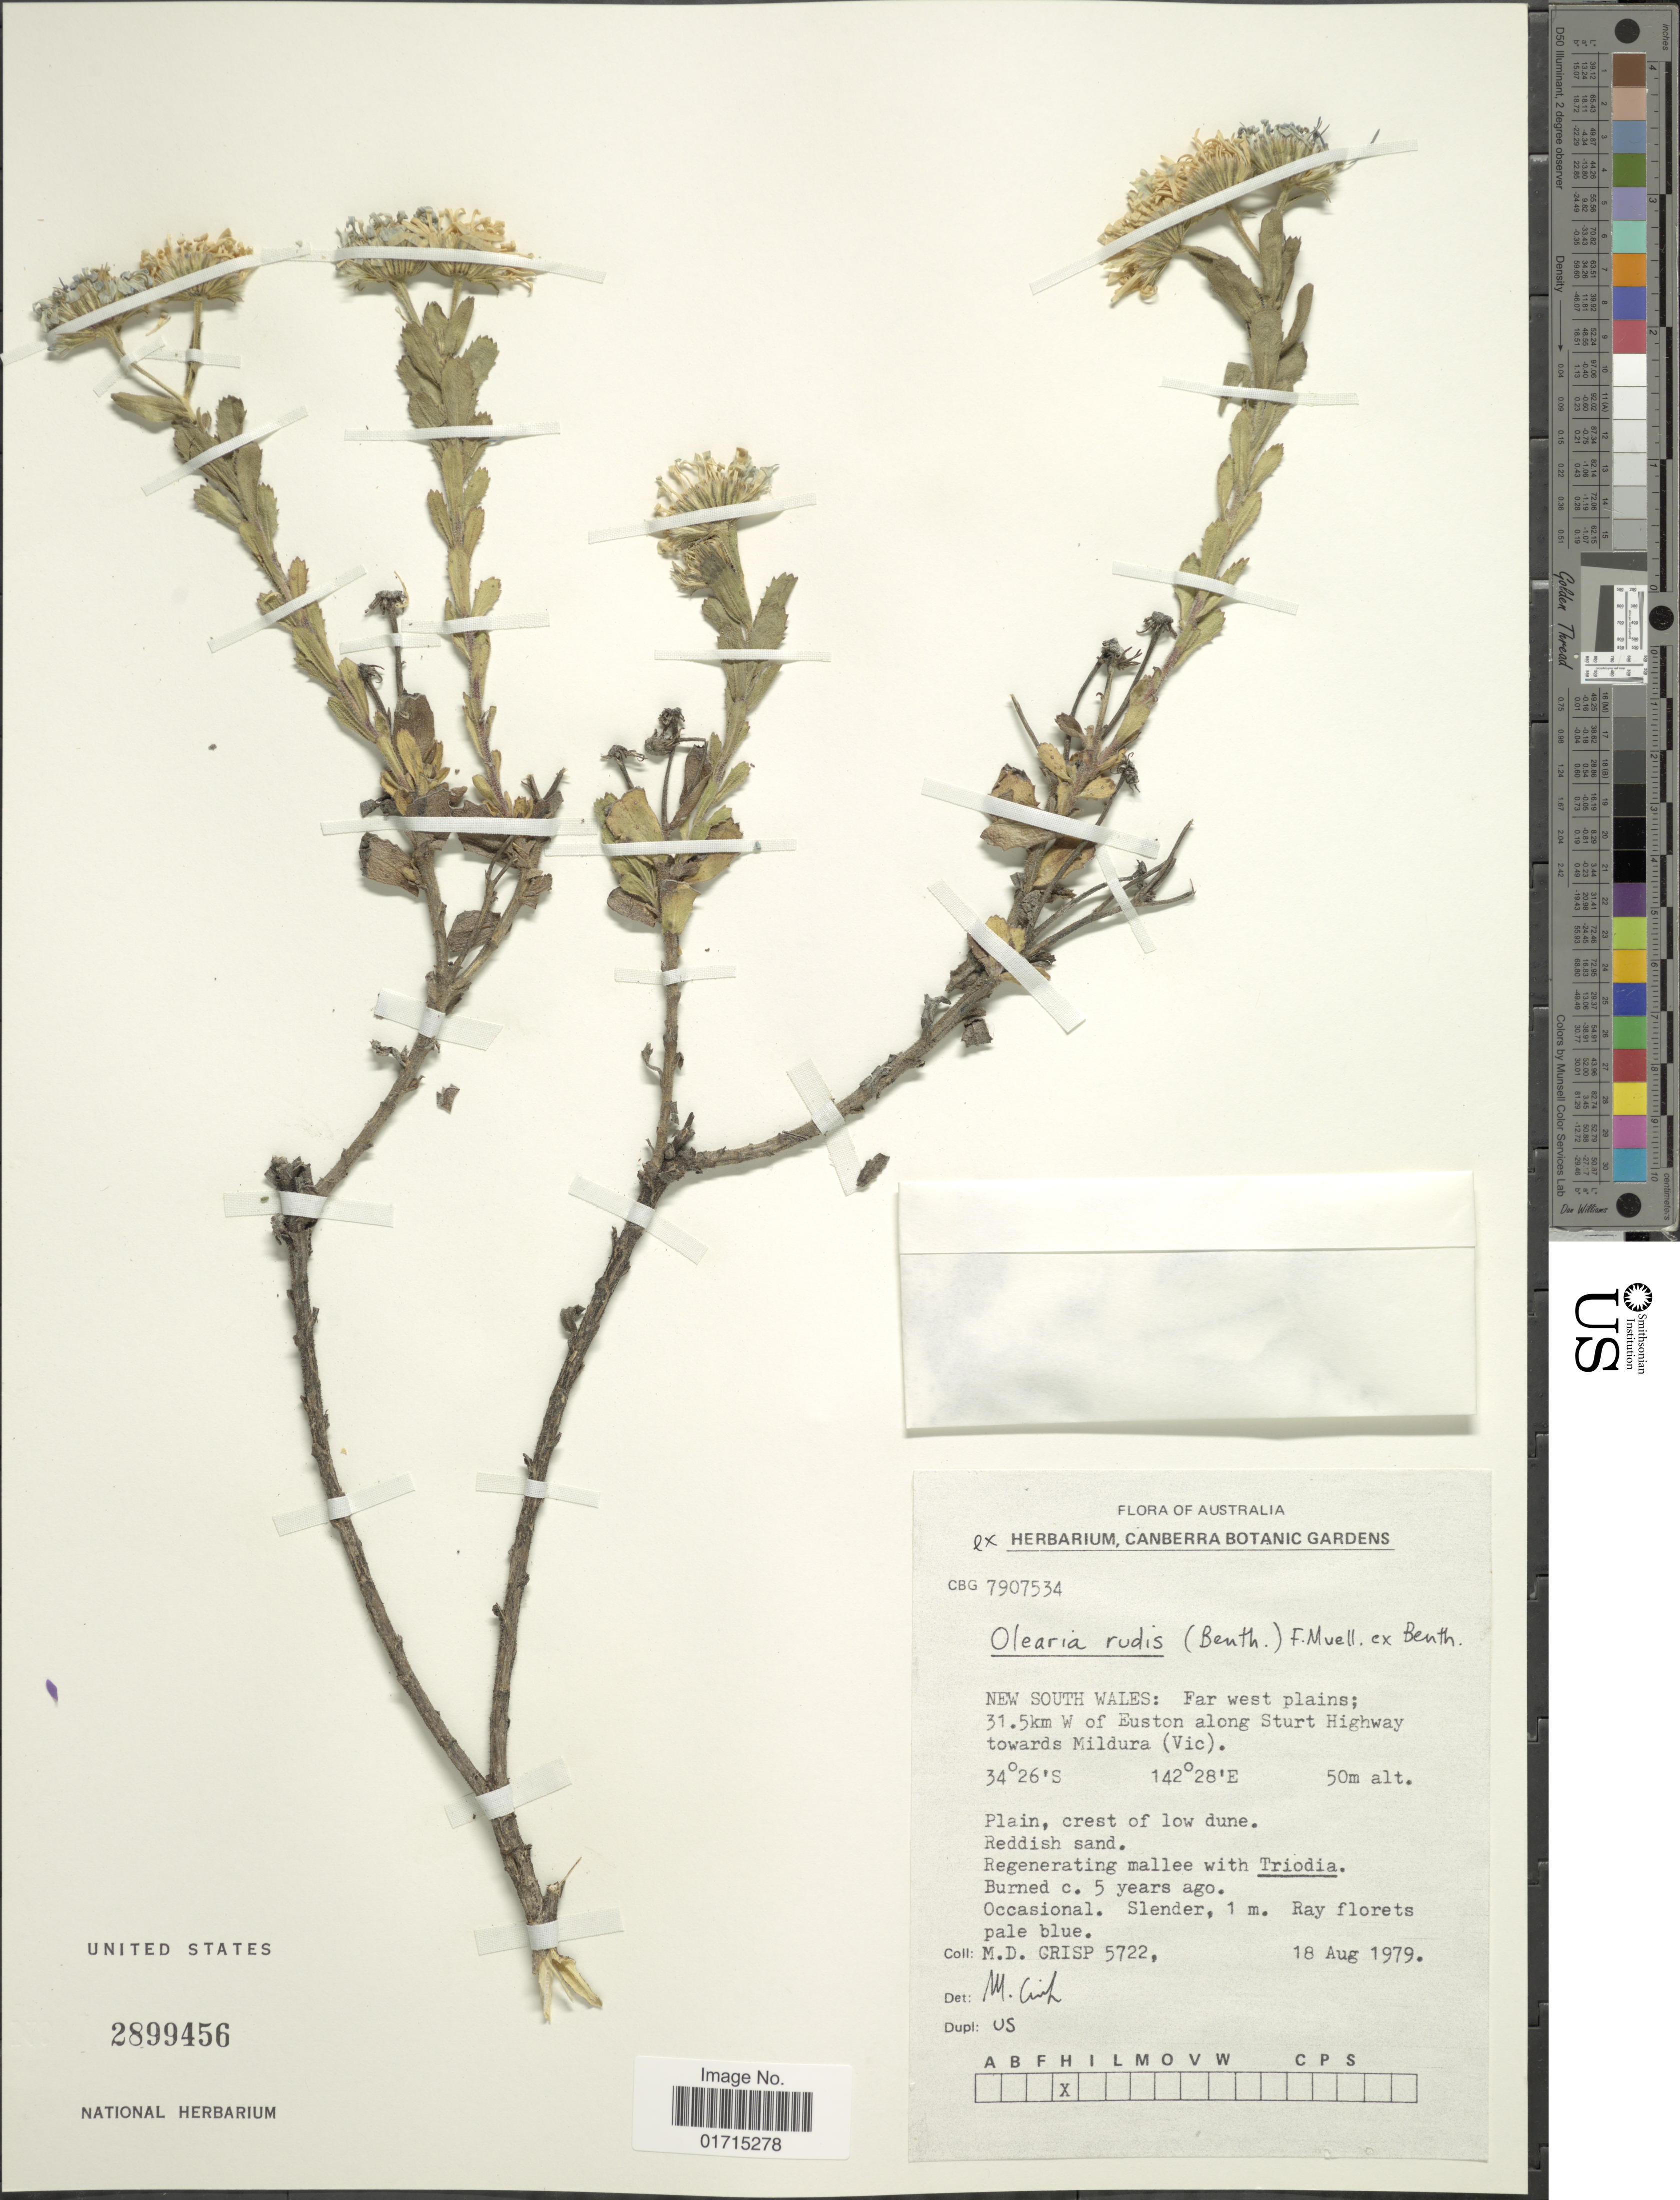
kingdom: Plantae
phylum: Tracheophyta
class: Magnoliopsida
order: Asterales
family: Asteraceae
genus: Olearia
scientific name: Olearia rudis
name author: (Benth.) F. Muell. ex Benth.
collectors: M. Grisp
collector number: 5722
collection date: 1979-08-18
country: Australia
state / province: New South Wales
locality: Far west plains; 31.5km W of Euston along Sturt Highway towards Mildura(Vic)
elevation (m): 50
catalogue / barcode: US 2899456